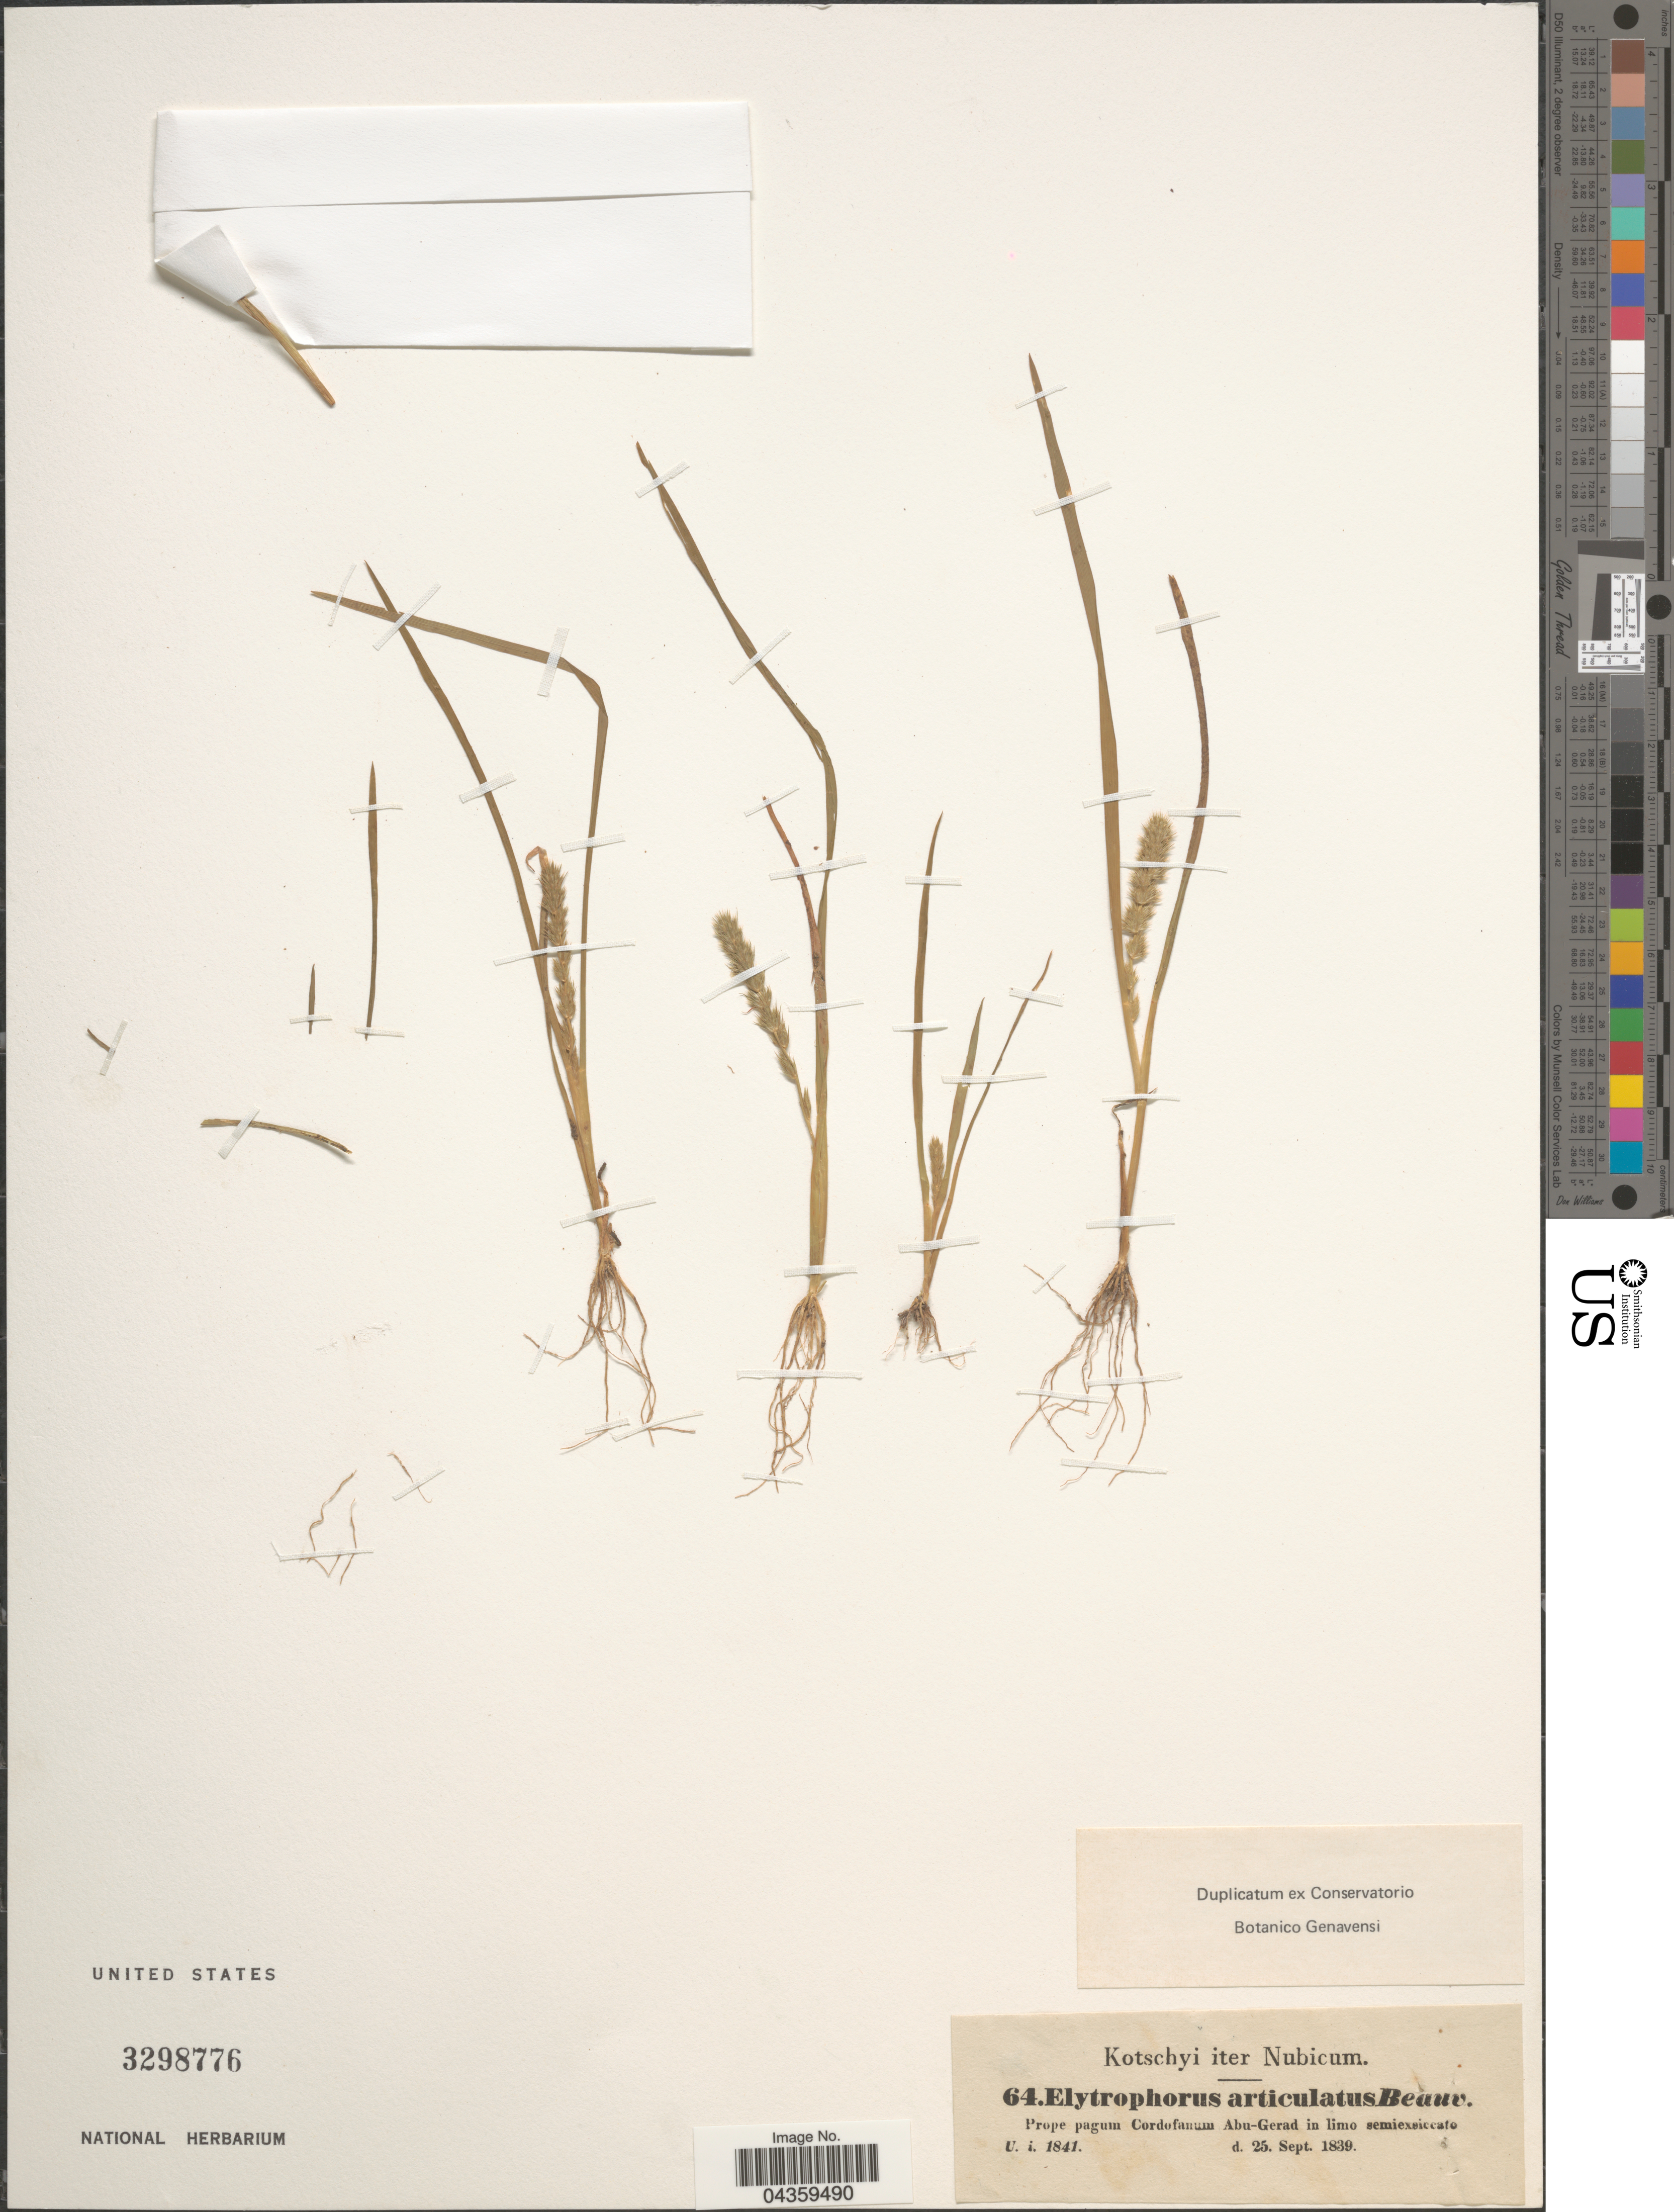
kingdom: Plantae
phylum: Tracheophyta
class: Liliopsida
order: Poales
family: Poaceae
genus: Elytrophorus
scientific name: Elytrophorus spicatus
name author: (Willd.) A. Camus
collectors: -. Kotschyi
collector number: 64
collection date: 1839-09-25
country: Sudan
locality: Iter Nubicum. Prope pagum Cordofanum Abu-Gerad in limo semiexsiccato.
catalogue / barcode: US 3298776